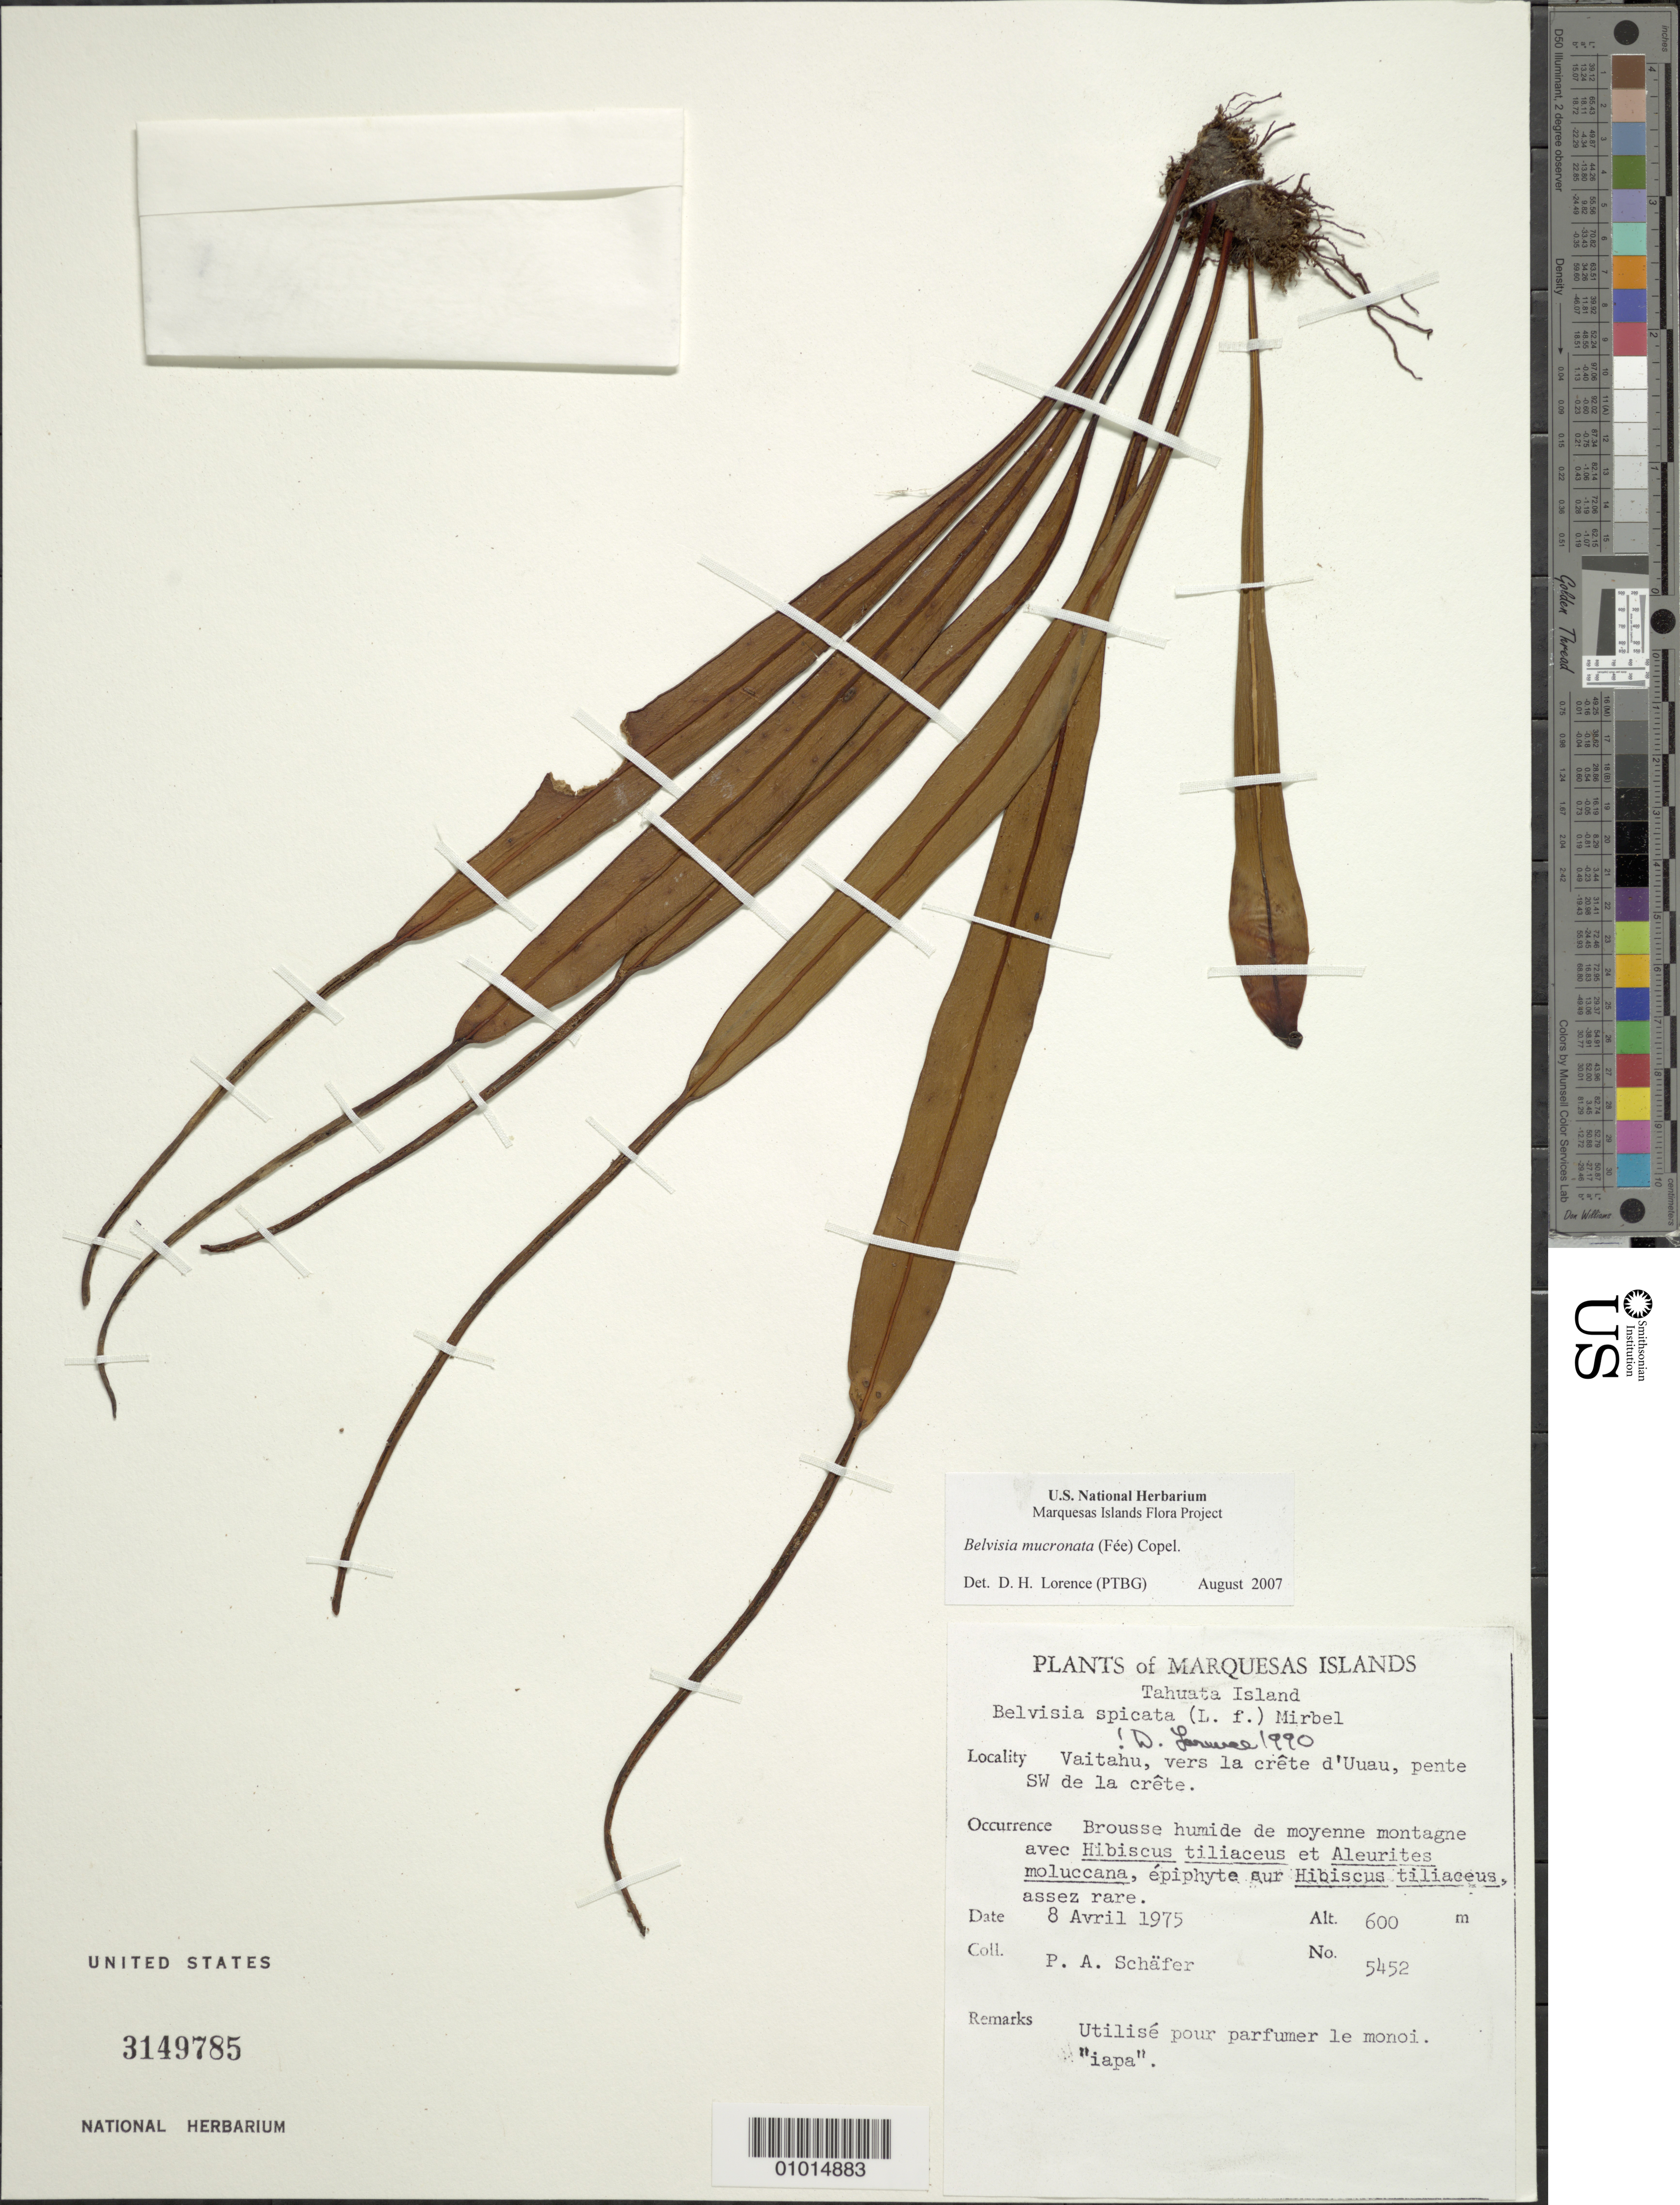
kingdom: Plantae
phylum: Tracheophyta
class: Polypodiopsida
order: Polypodiales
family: Polypodiaceae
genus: Lepisorus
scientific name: Lepisorus mucronatus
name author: (Fée) Li S. Wang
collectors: P. A. Schäfer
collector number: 5452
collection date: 1975-04-08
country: French Polynesia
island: Tahuata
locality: Vaitahu, vers la crête d'Uuau, pente SW de la crête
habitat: Brousse humide de moyenne montagne avec Hibiscus tiliaceus et Aleurites moluccana; épiphyte sur Hibiscus tiliaceus; assez rare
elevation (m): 600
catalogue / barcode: US 3149785